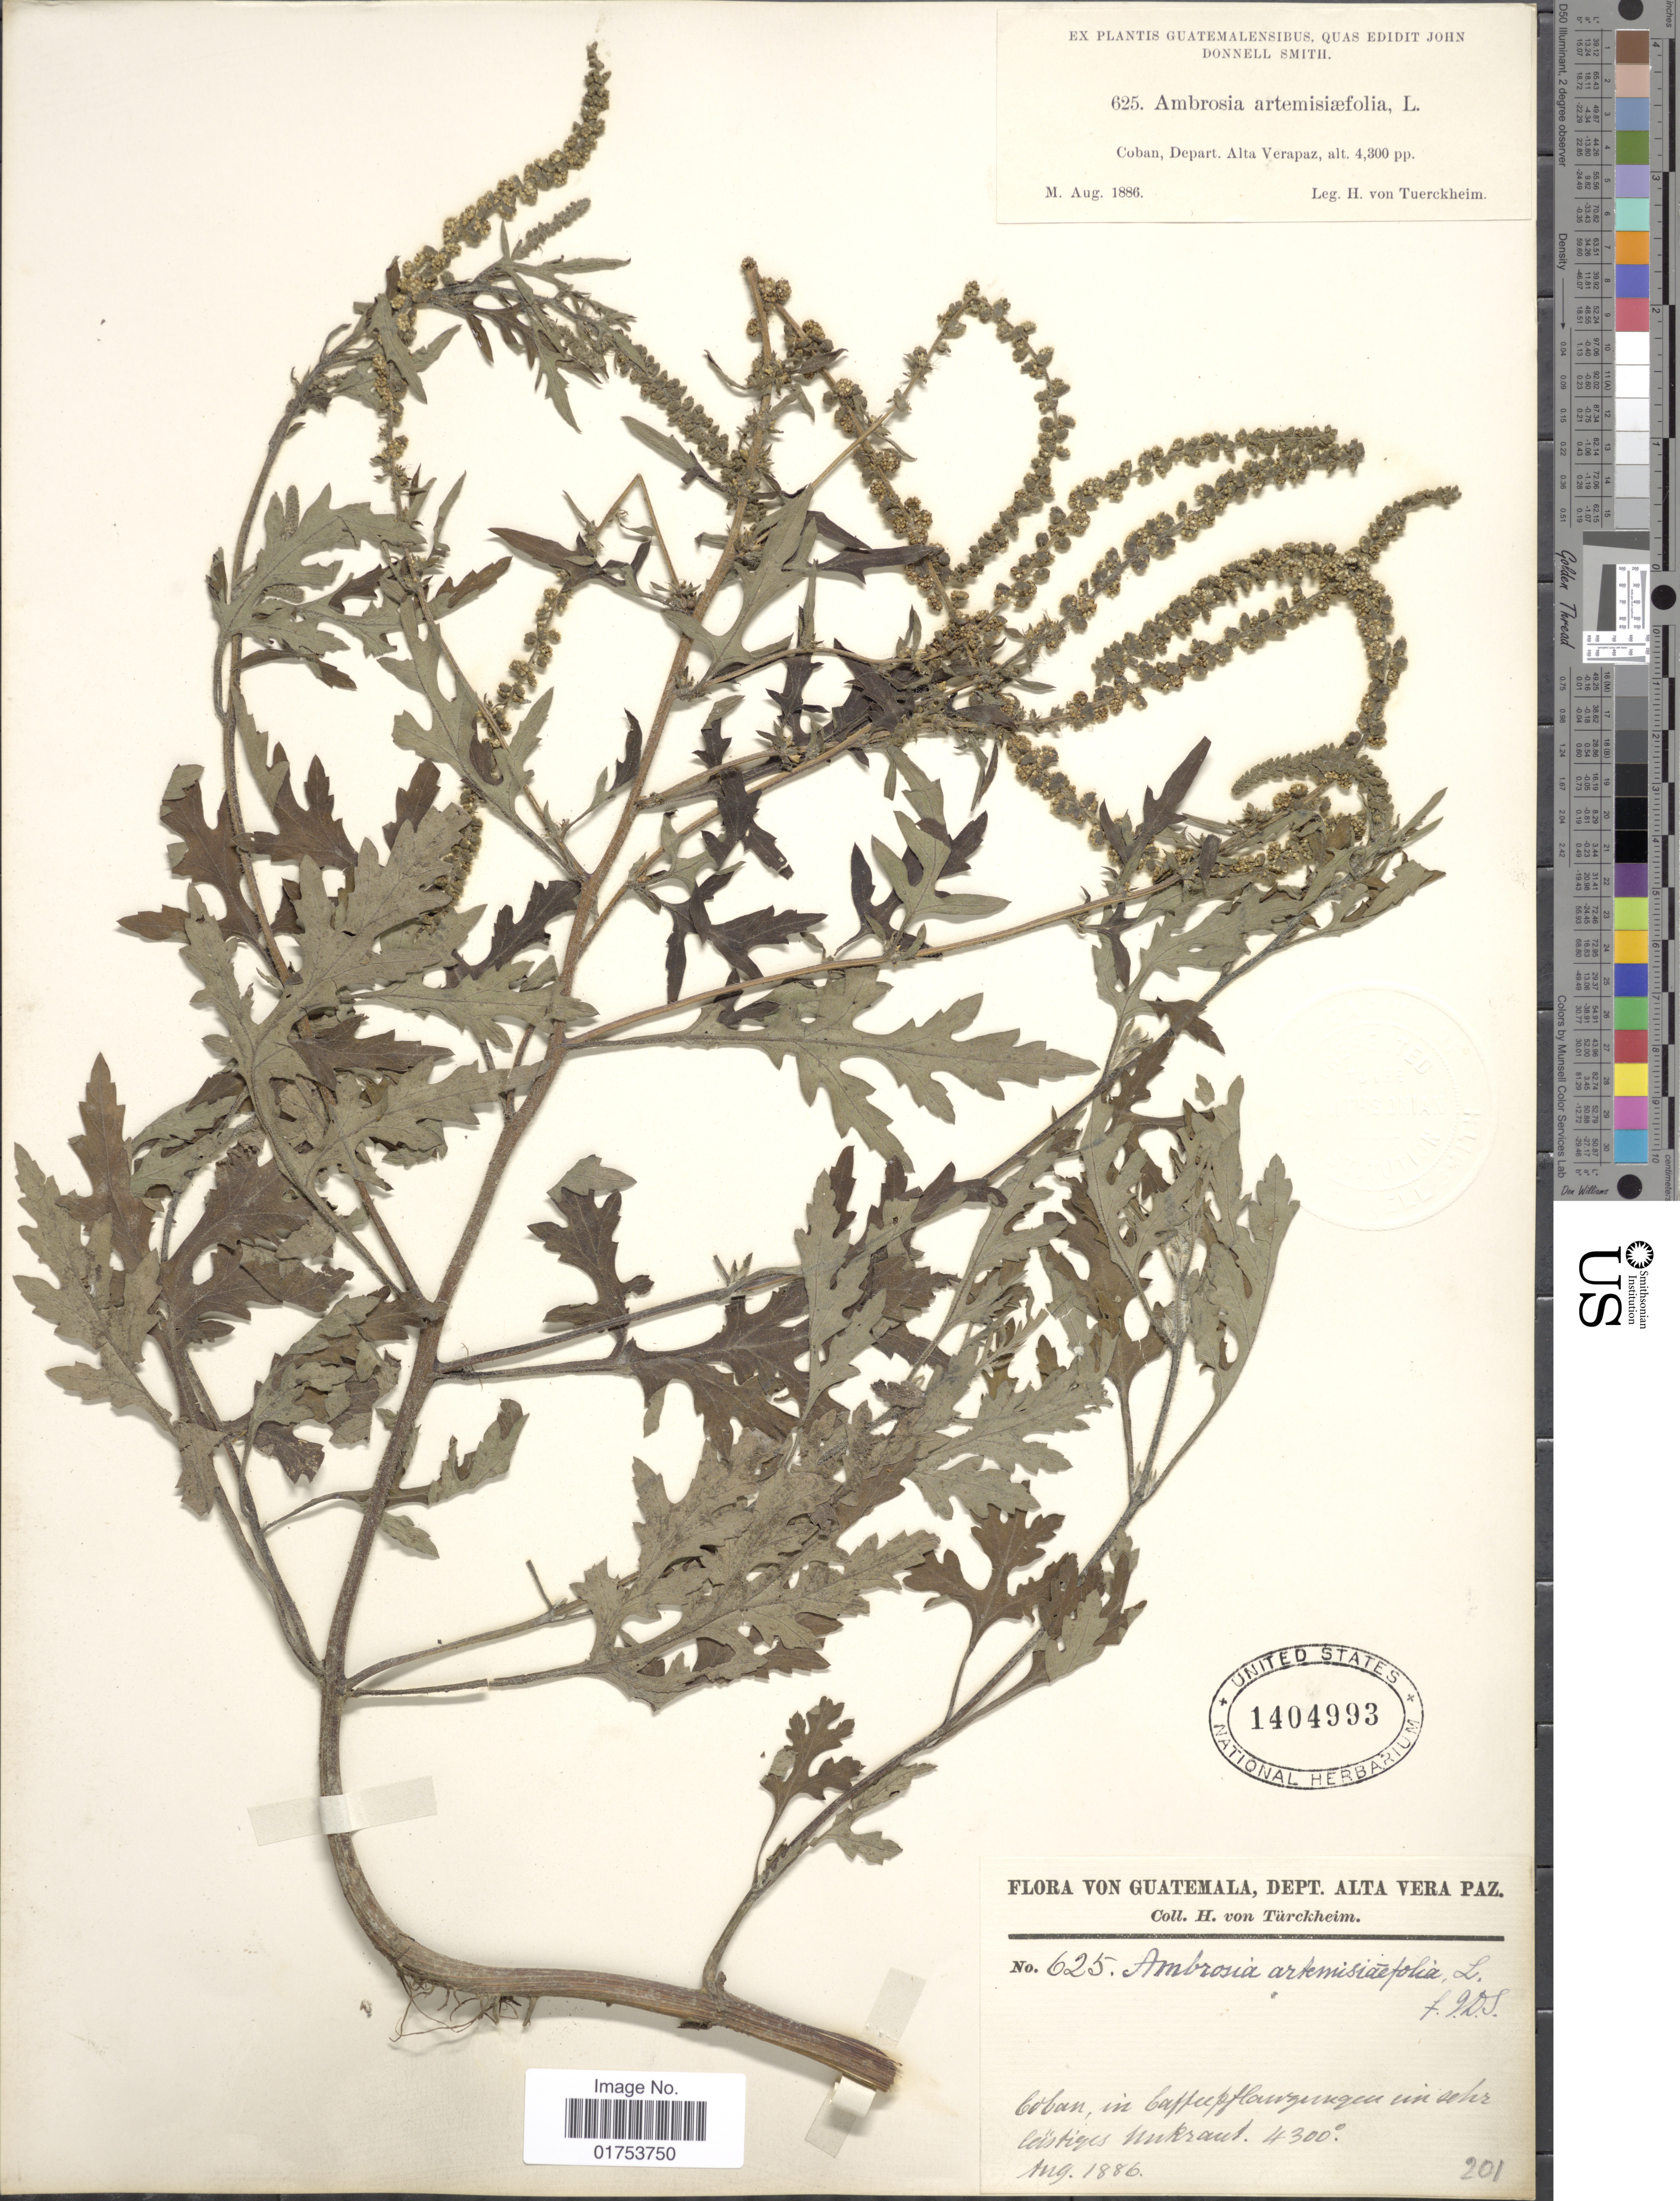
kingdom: Plantae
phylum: Tracheophyta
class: Magnoliopsida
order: Asterales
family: Asteraceae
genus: Ambrosia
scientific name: Ambrosia artemisiifolia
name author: L.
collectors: H. von Türckheim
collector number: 625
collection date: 1886-08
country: Guatemala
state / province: Alta Verapaz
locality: Coban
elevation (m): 1311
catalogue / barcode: US 1404993